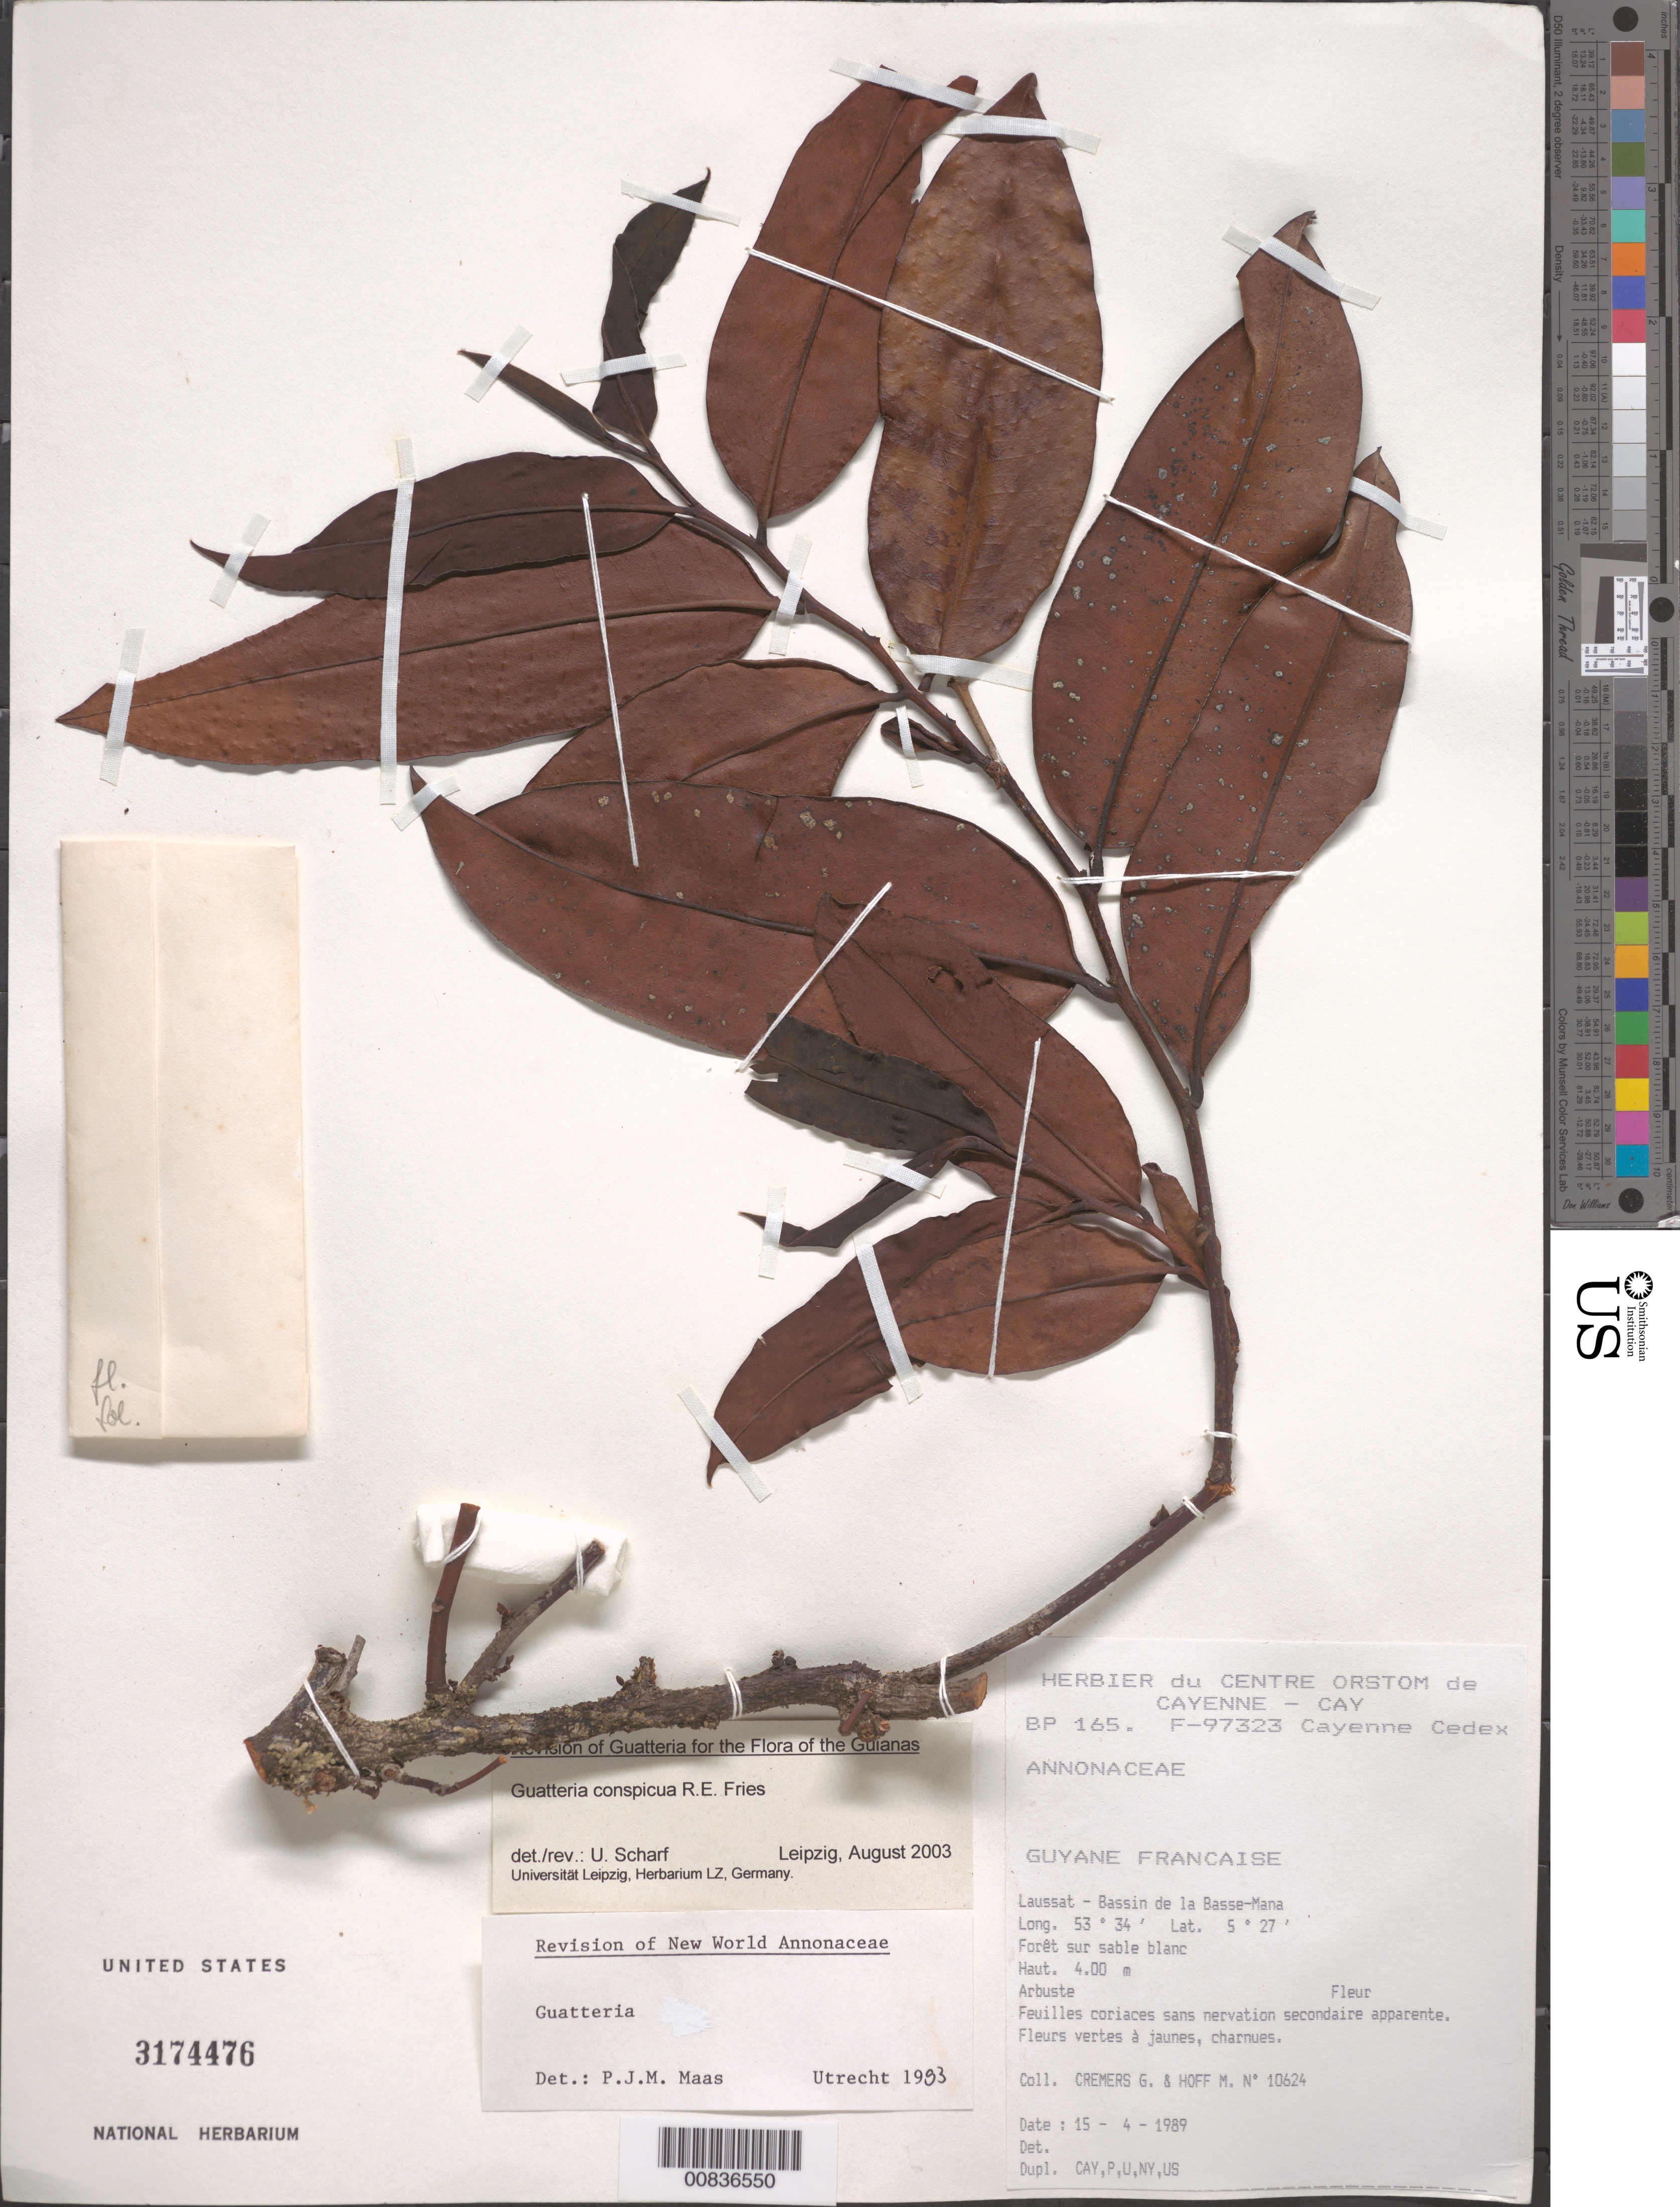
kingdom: Plantae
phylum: Tracheophyta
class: Magnoliopsida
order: Magnoliales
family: Annonaceae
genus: Guatteria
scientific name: Guatteria conspicua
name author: R.E. Fr.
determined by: Scharf, U.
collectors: G. Cremers & M. Hoff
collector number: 10624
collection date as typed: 15-Apr-89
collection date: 1989-04-15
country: French Guiana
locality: Laussat, Bassin de la Basse-Mana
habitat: Forest on white sand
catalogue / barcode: US 3174476